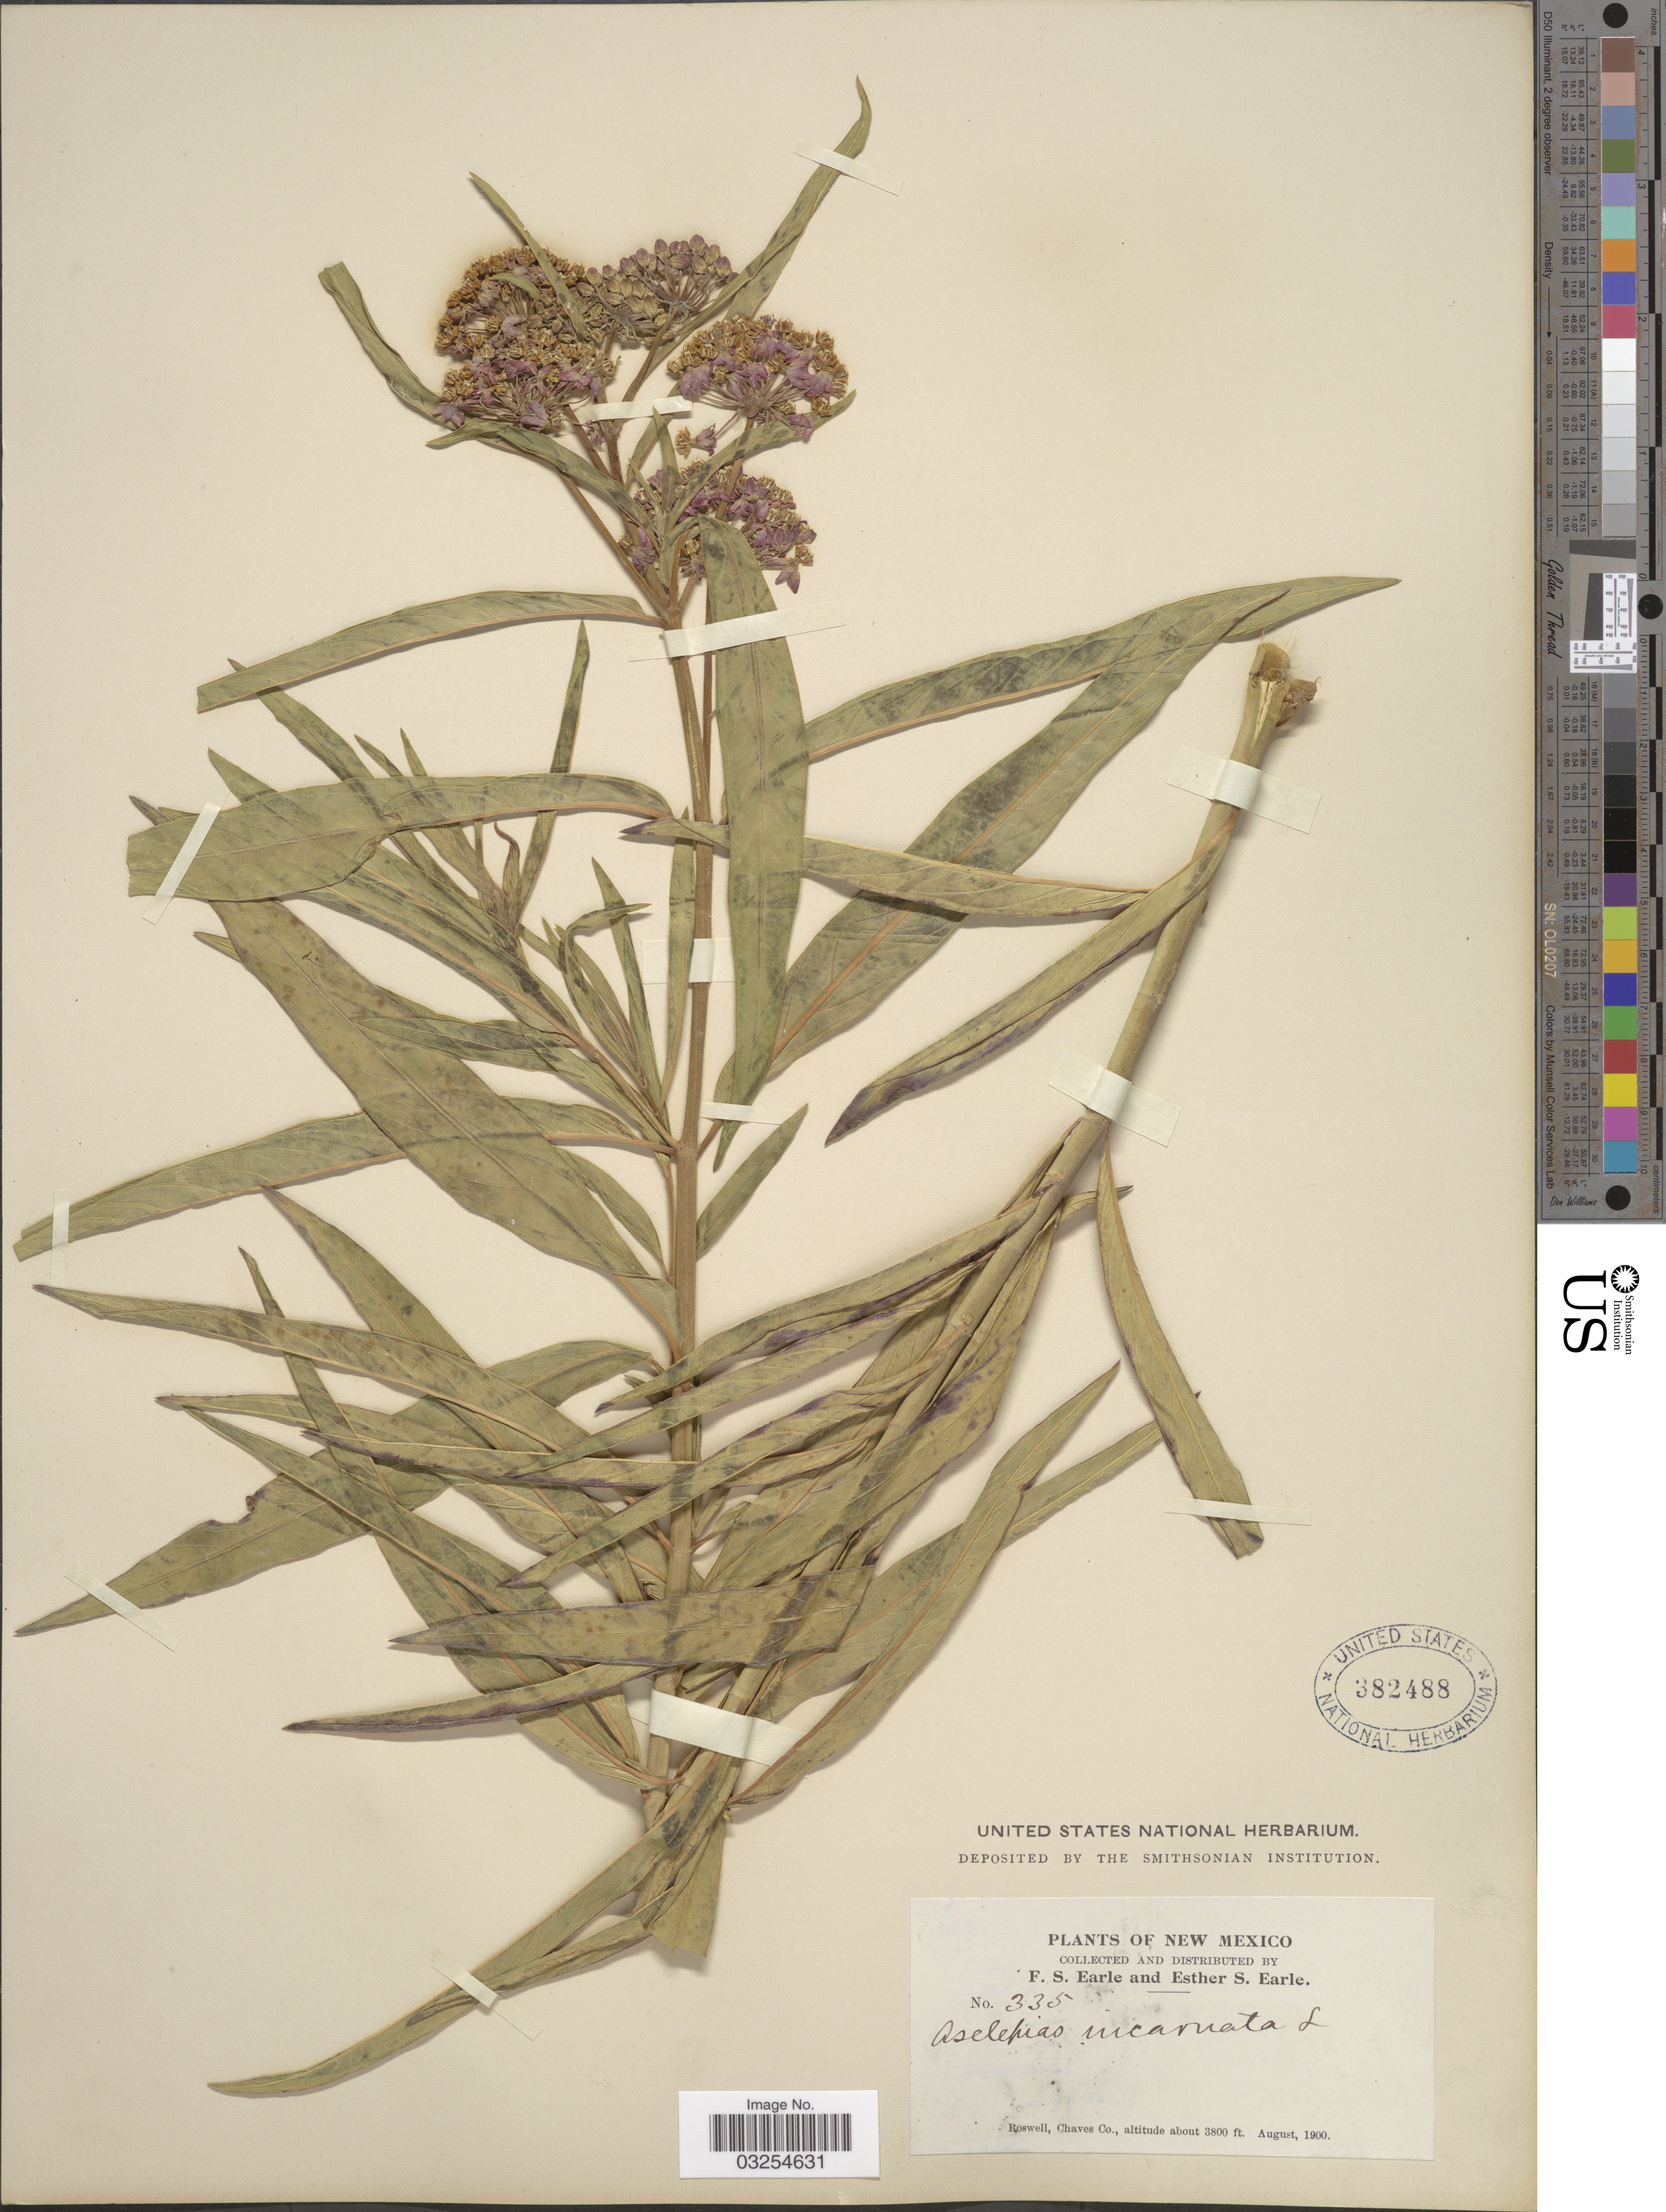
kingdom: Plantae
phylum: Tracheophyta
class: Magnoliopsida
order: Gentianales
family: Apocynaceae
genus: Asclepias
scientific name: Asclepias incarnata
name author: L.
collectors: F. S. Earle & E. S. Earle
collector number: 335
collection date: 1900-08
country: United States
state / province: New Mexico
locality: Roswell, Chaves Co.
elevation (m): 1158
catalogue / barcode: US 382488